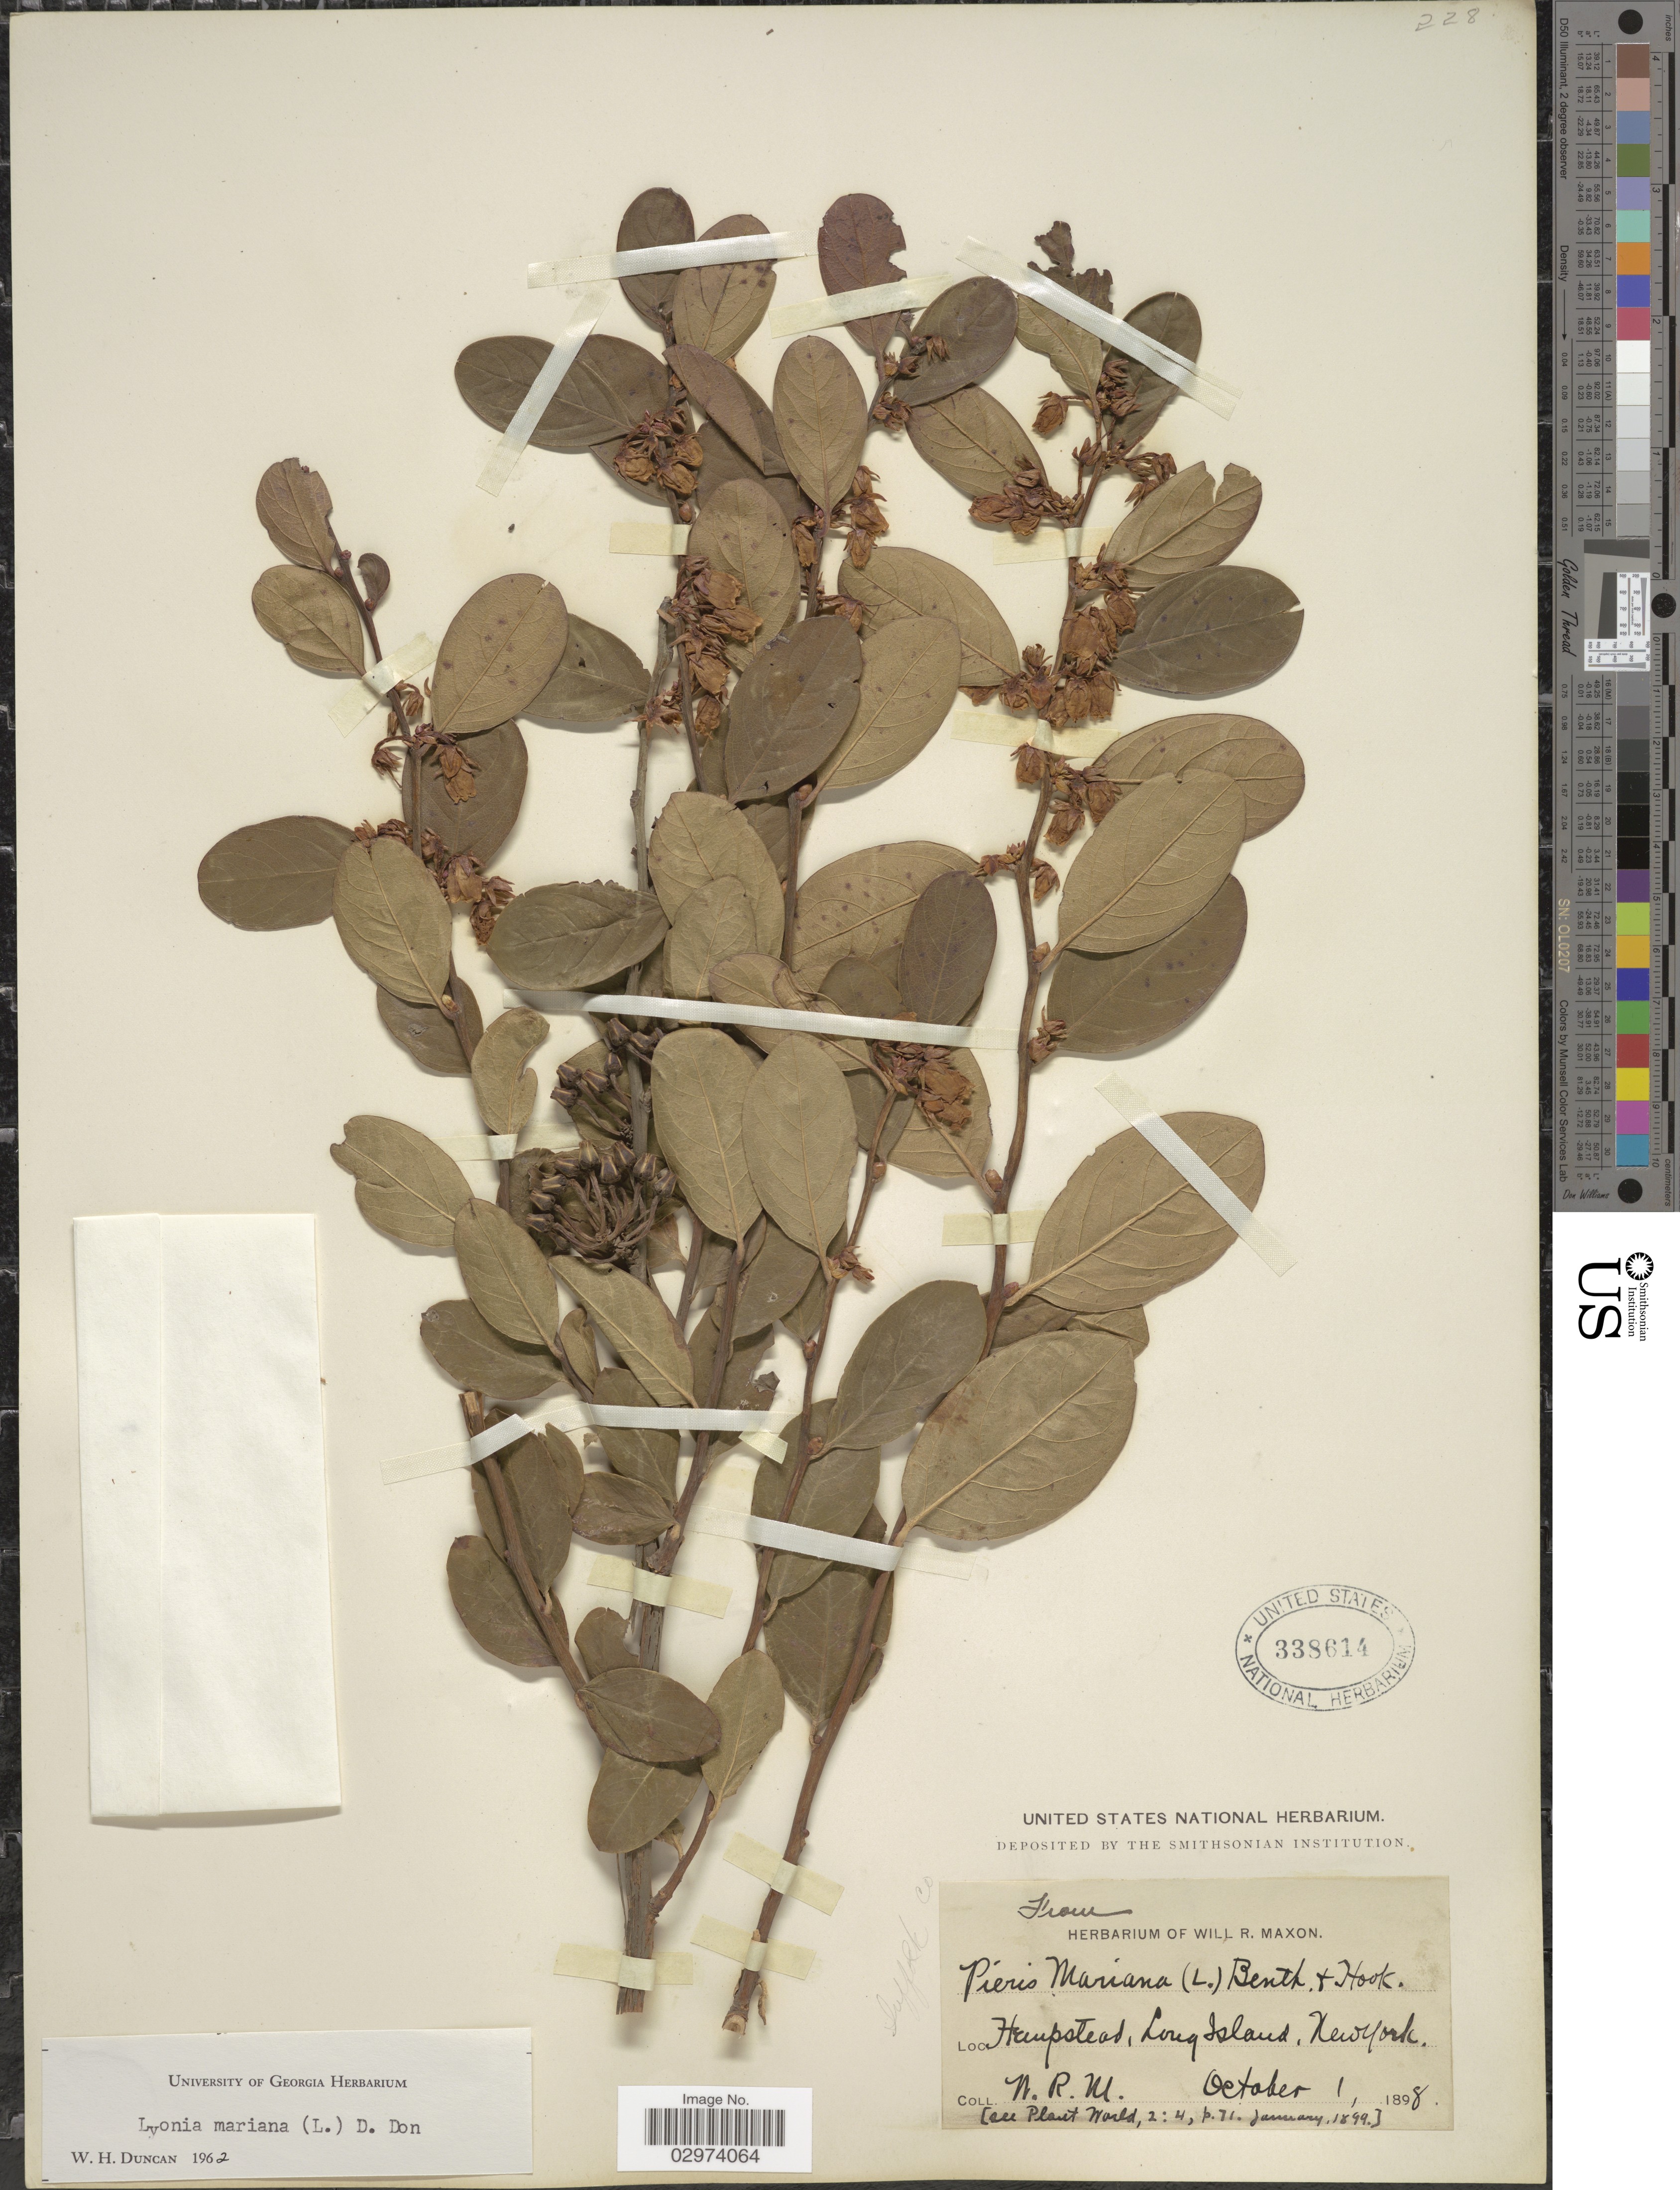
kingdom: Plantae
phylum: Tracheophyta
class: Magnoliopsida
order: Ericales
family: Ericaceae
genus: Lyonia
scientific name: Lyonia mariana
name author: (L.) D. Don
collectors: W. R. Maxon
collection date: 1898-10-01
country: United States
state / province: New York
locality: Hempstead, Long Island, New York.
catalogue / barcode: US 338614